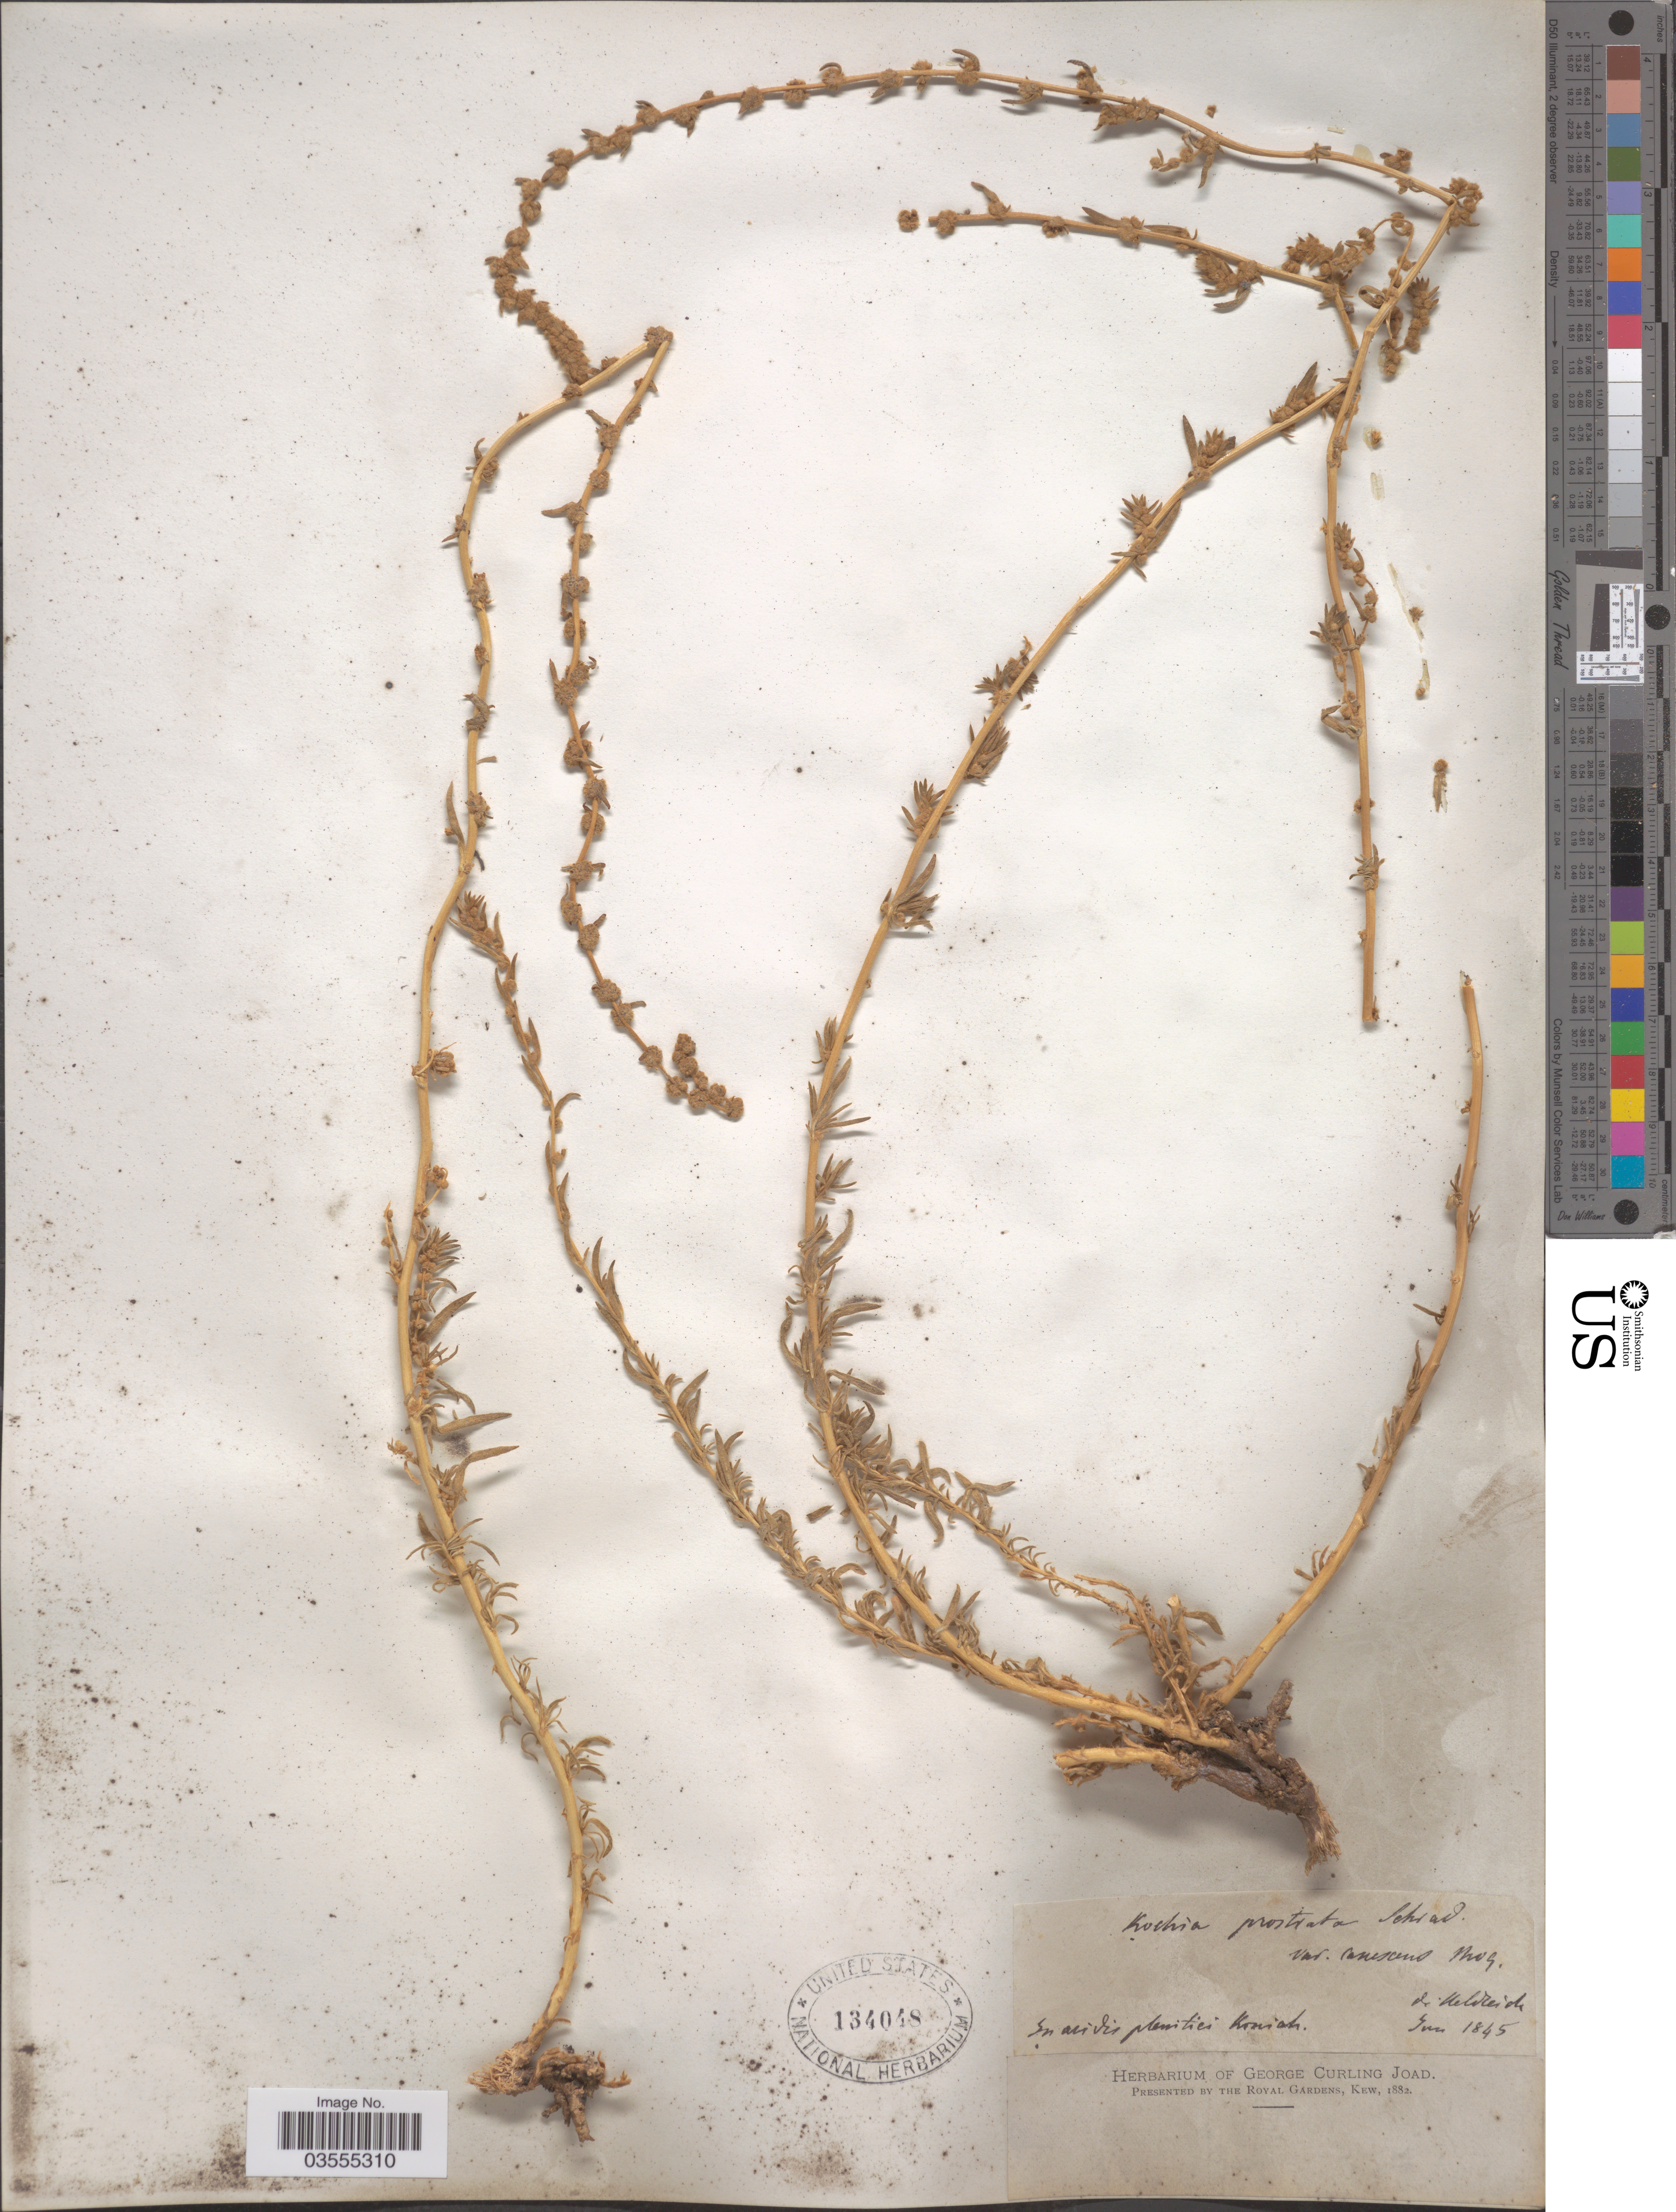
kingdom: Plantae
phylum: Tracheophyta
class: Magnoliopsida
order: Caryophyllales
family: Amaranthaceae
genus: Bassia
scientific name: Bassia prostrata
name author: (L.) Beck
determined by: U.S. National Herbarium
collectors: Heldreich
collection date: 1845-06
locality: In aridis planitici Konich. [interpreted]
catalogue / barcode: US 134048